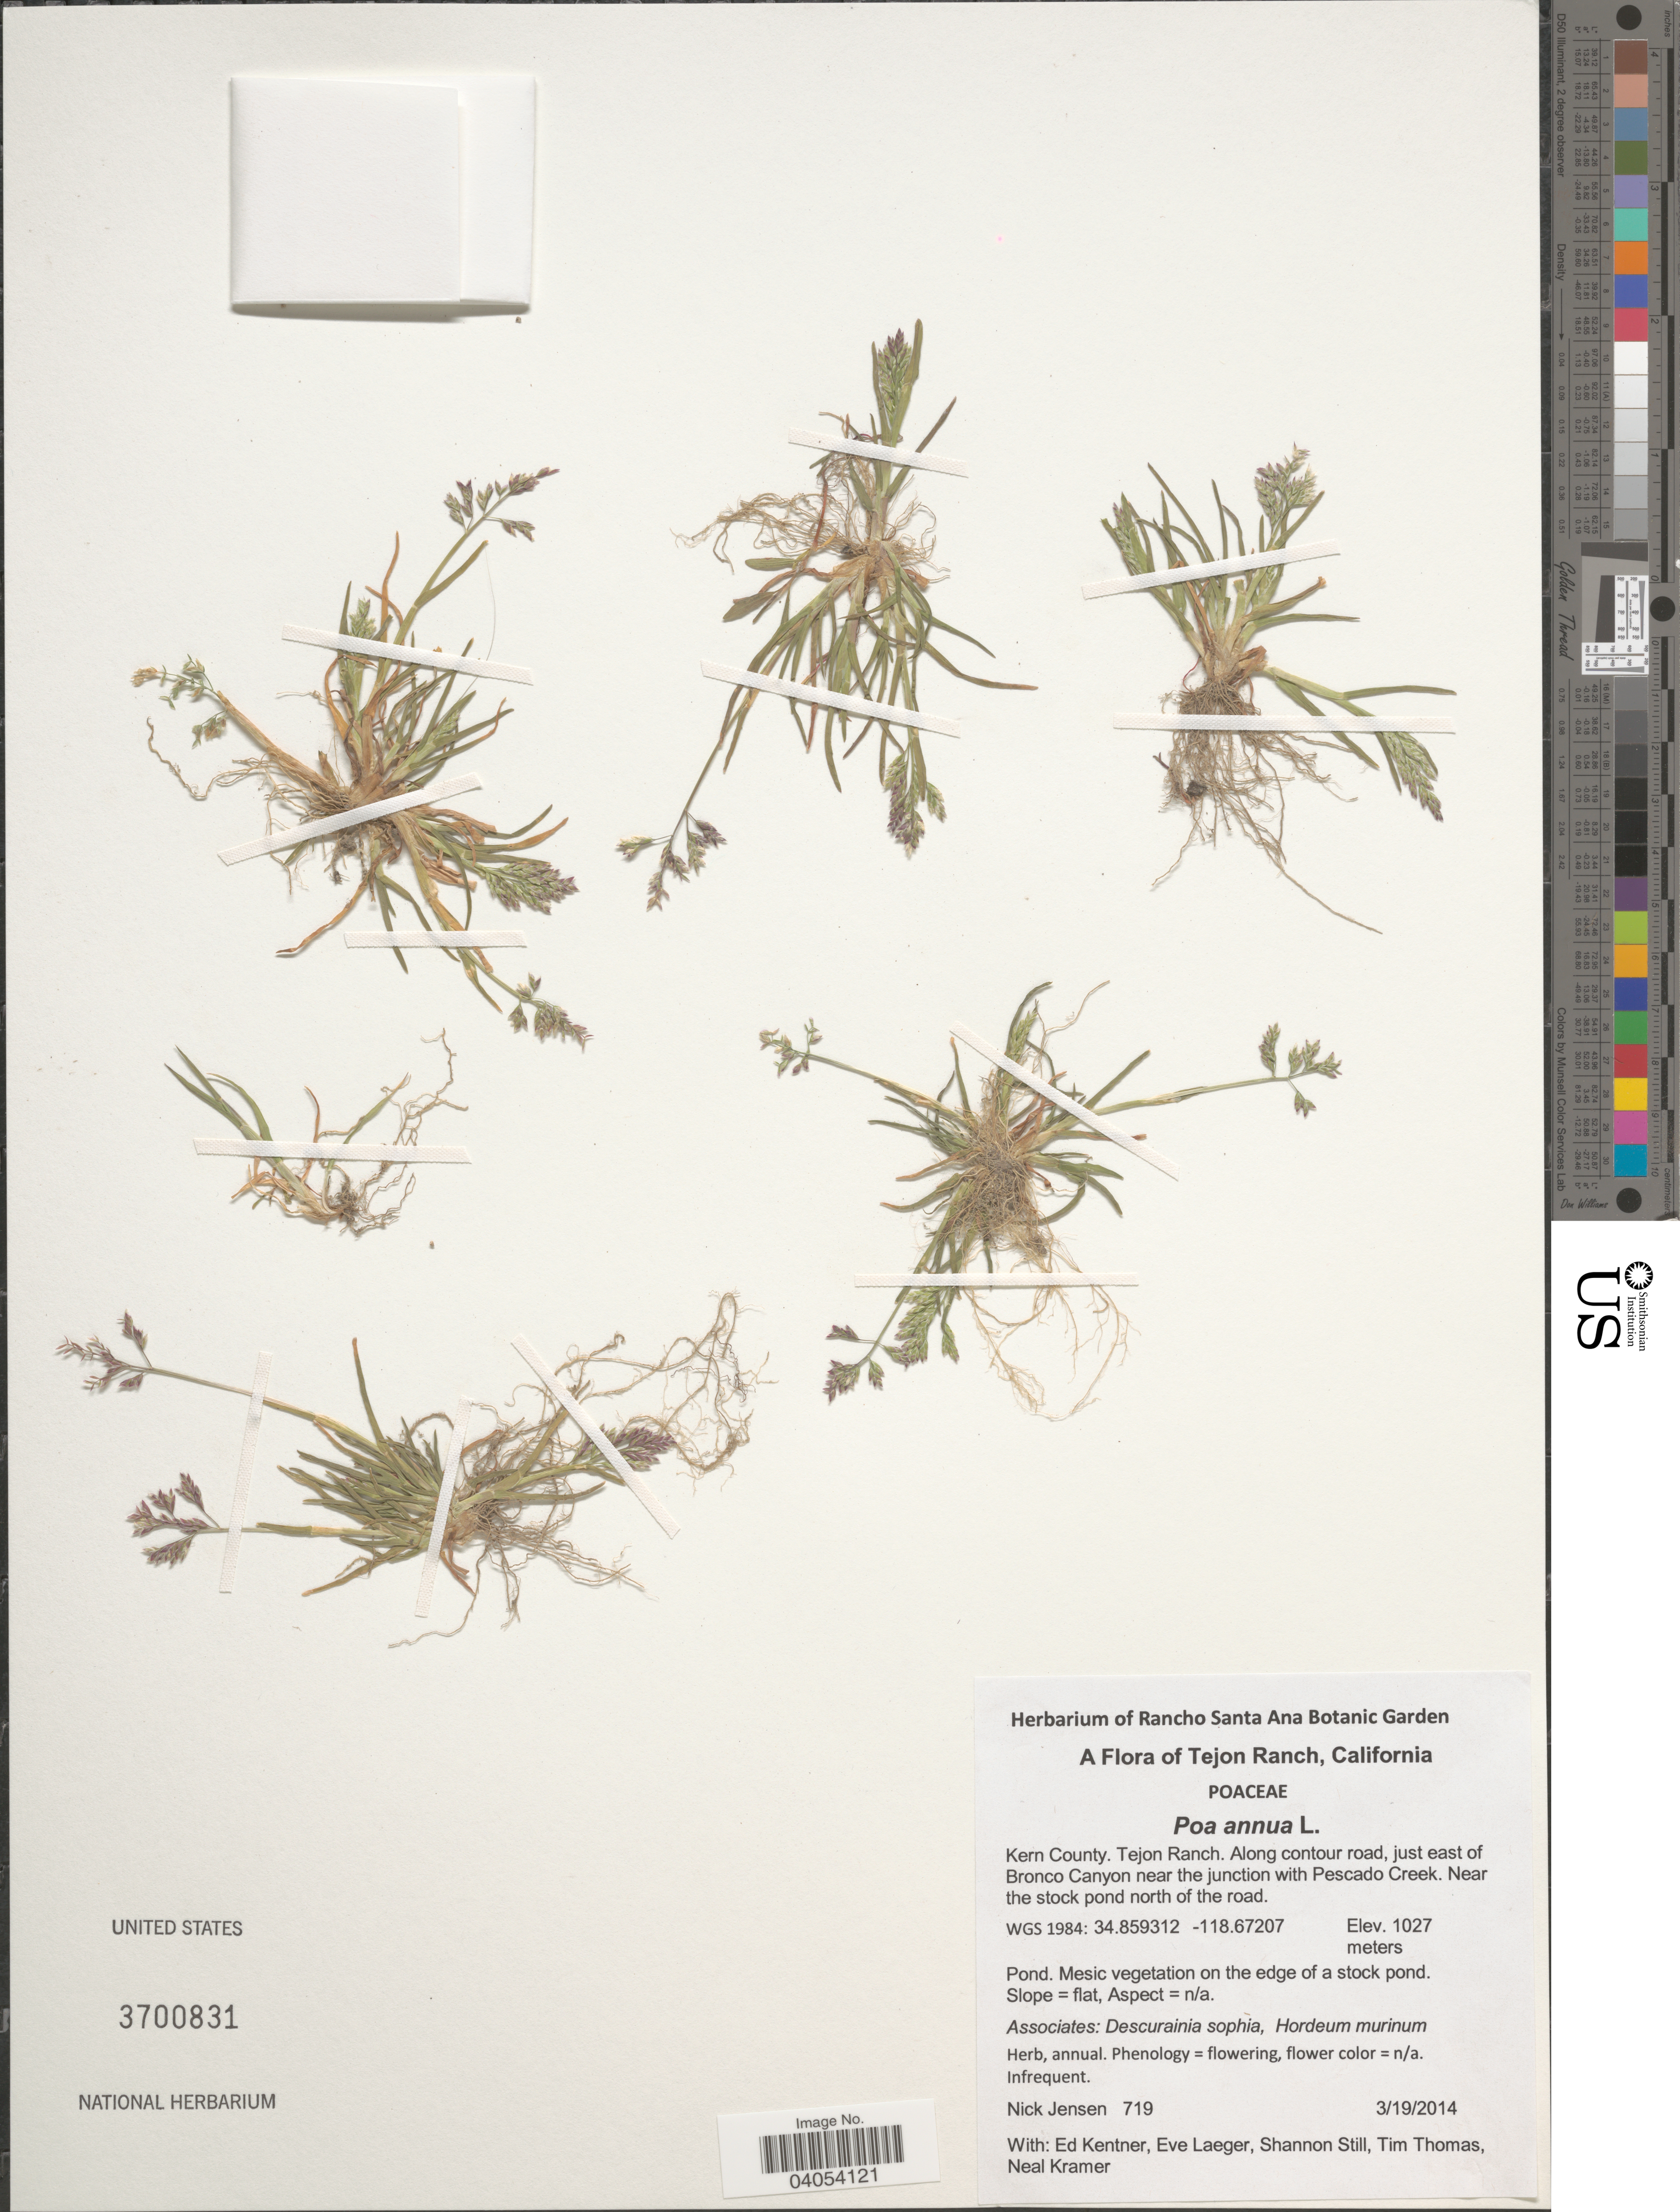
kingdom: Plantae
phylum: Tracheophyta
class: Liliopsida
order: Poales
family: Poaceae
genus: Poa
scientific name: Poa annua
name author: L.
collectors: N. Jensen, E. Kentner, E. Laeger, S. Still & et al.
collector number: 719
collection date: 2014-03-19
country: United States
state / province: California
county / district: Kern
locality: Tejon Ranch. Kern County. Tejon Ranch. Along contour road, just east of Bronco Canyon near the junction with Pescado Creek. Near the stock pond north of the road. WGS 1984: 34.859312 -118.67207.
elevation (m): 1027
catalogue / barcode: US 3700831